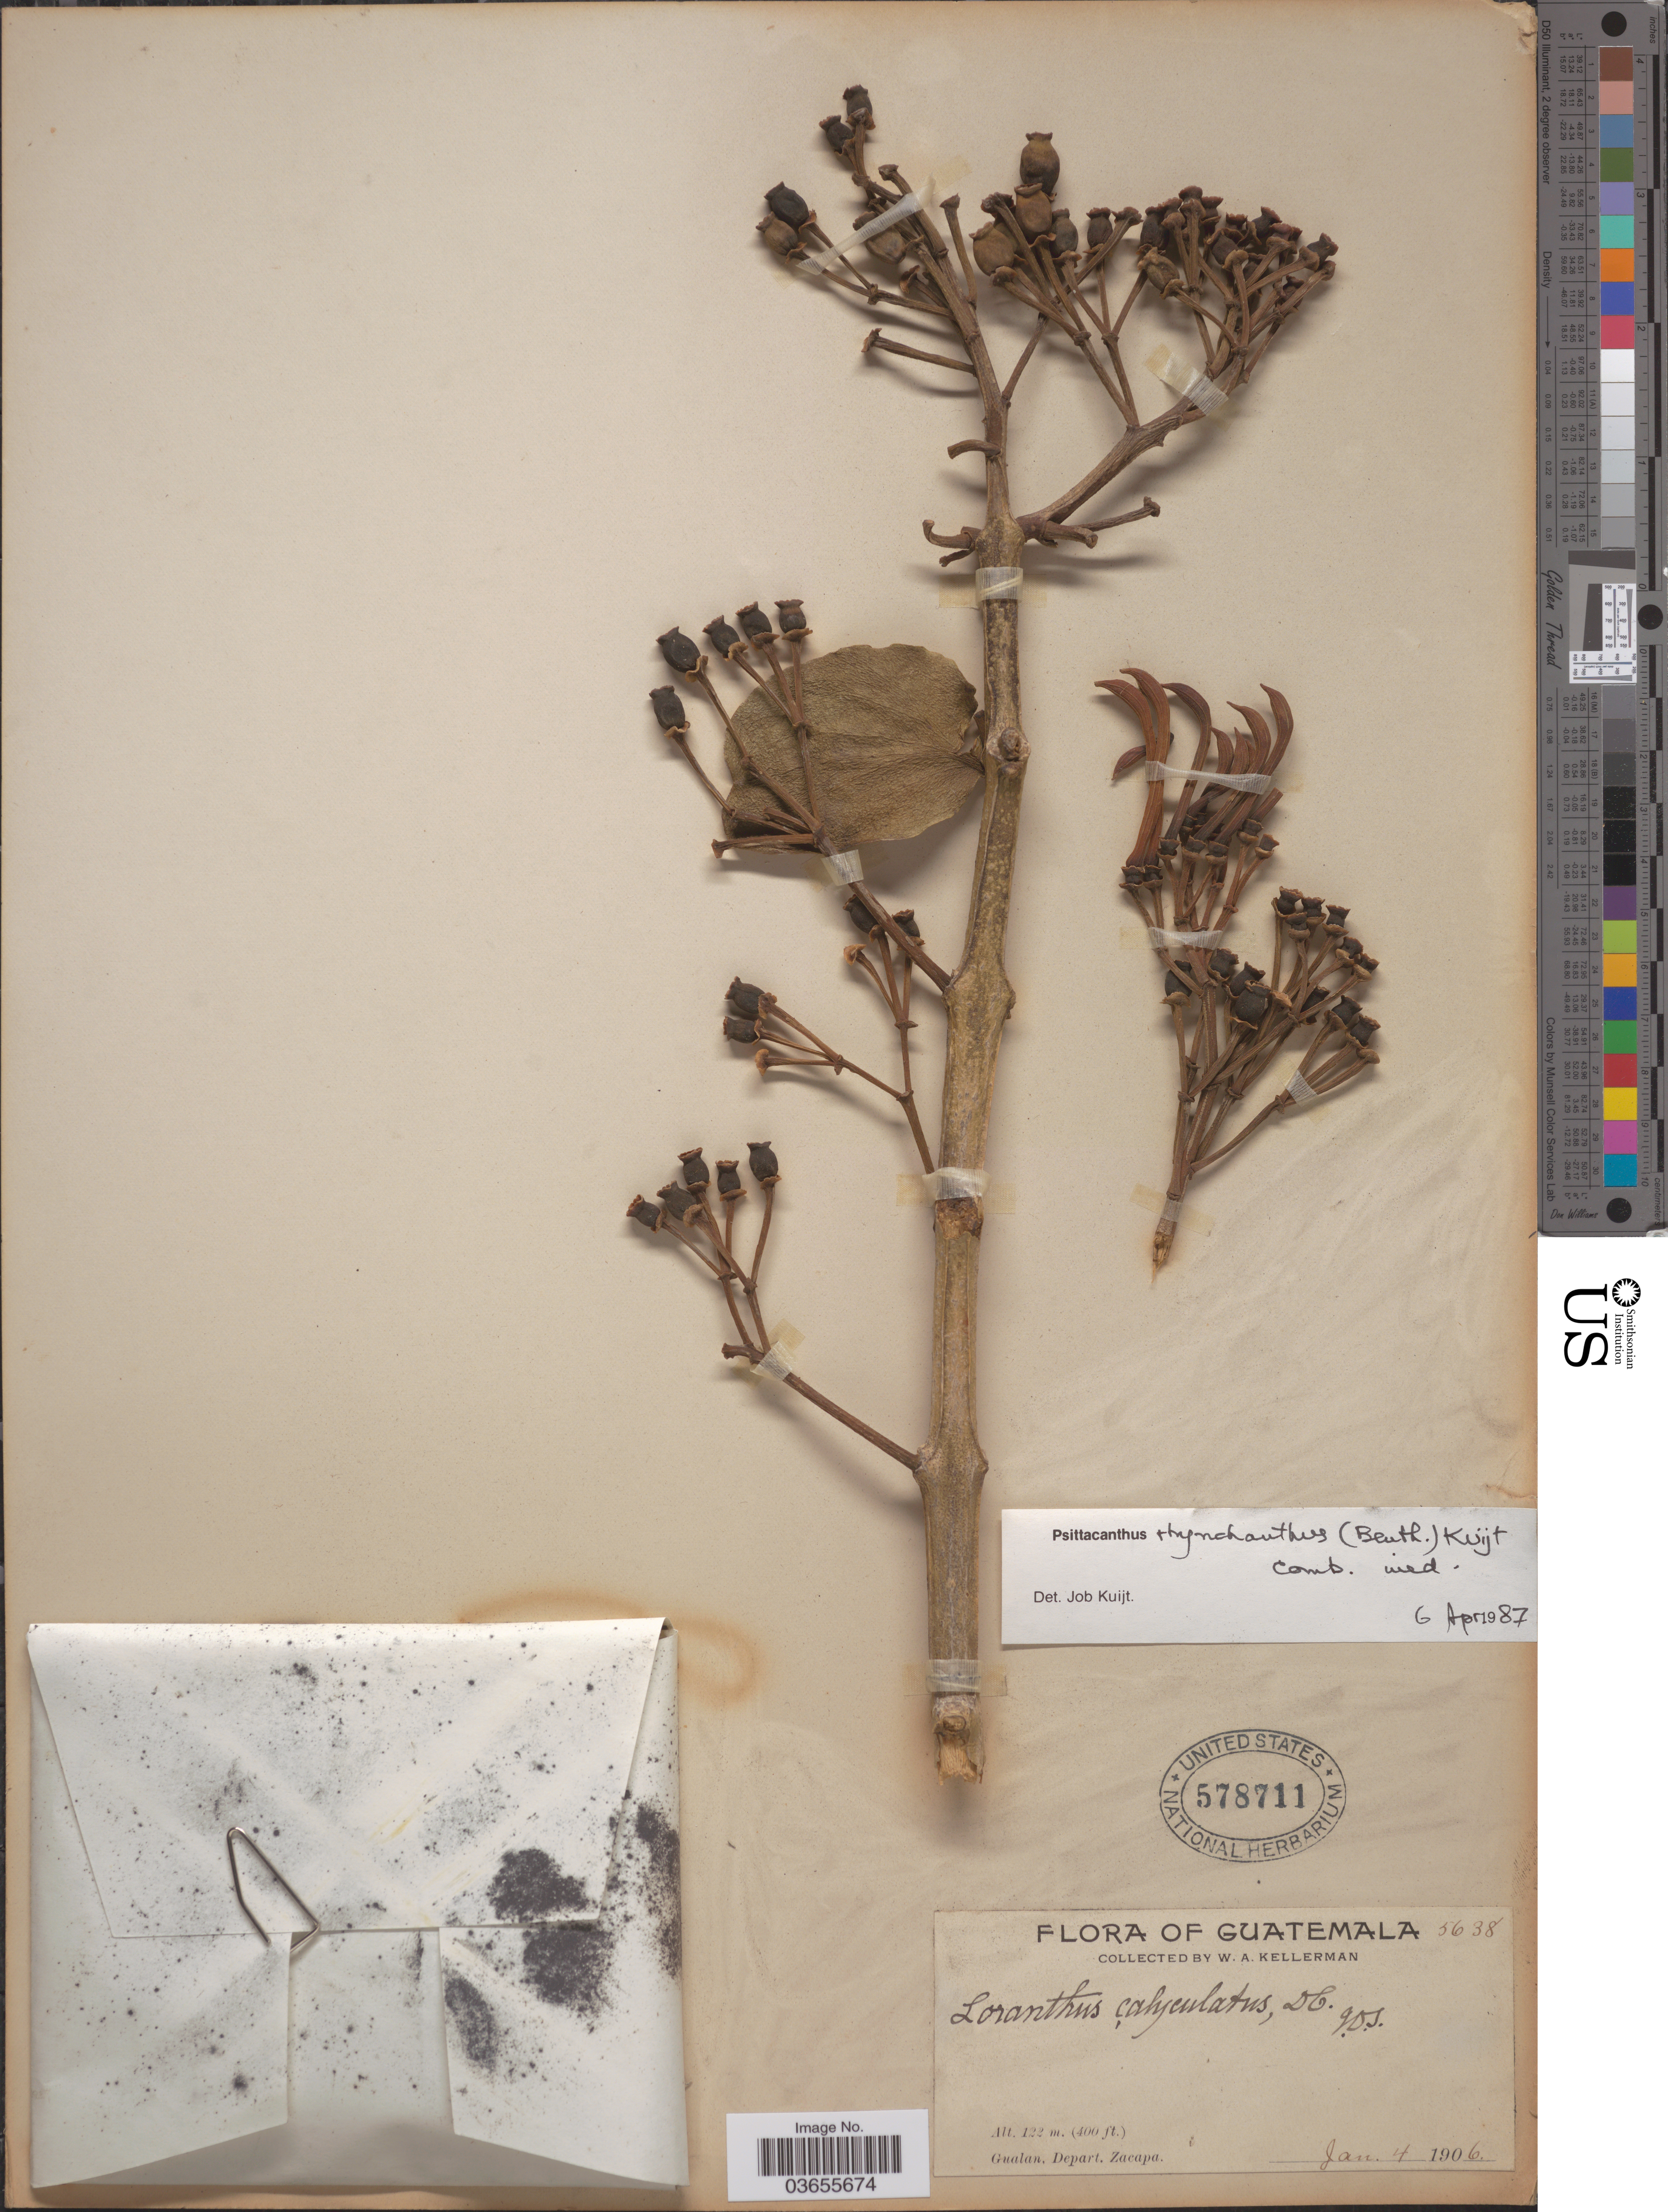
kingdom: Plantae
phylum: Tracheophyta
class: Magnoliopsida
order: Santalales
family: Loranthaceae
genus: Psittacanthus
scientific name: Psittacanthus rhynchanthus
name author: (Benth.) Kuijt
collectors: W. Kellerman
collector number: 5638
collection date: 1906-01-04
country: Guatemala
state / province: Zacapa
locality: Gualan, Depart. Zacapa.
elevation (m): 122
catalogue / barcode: US 578711